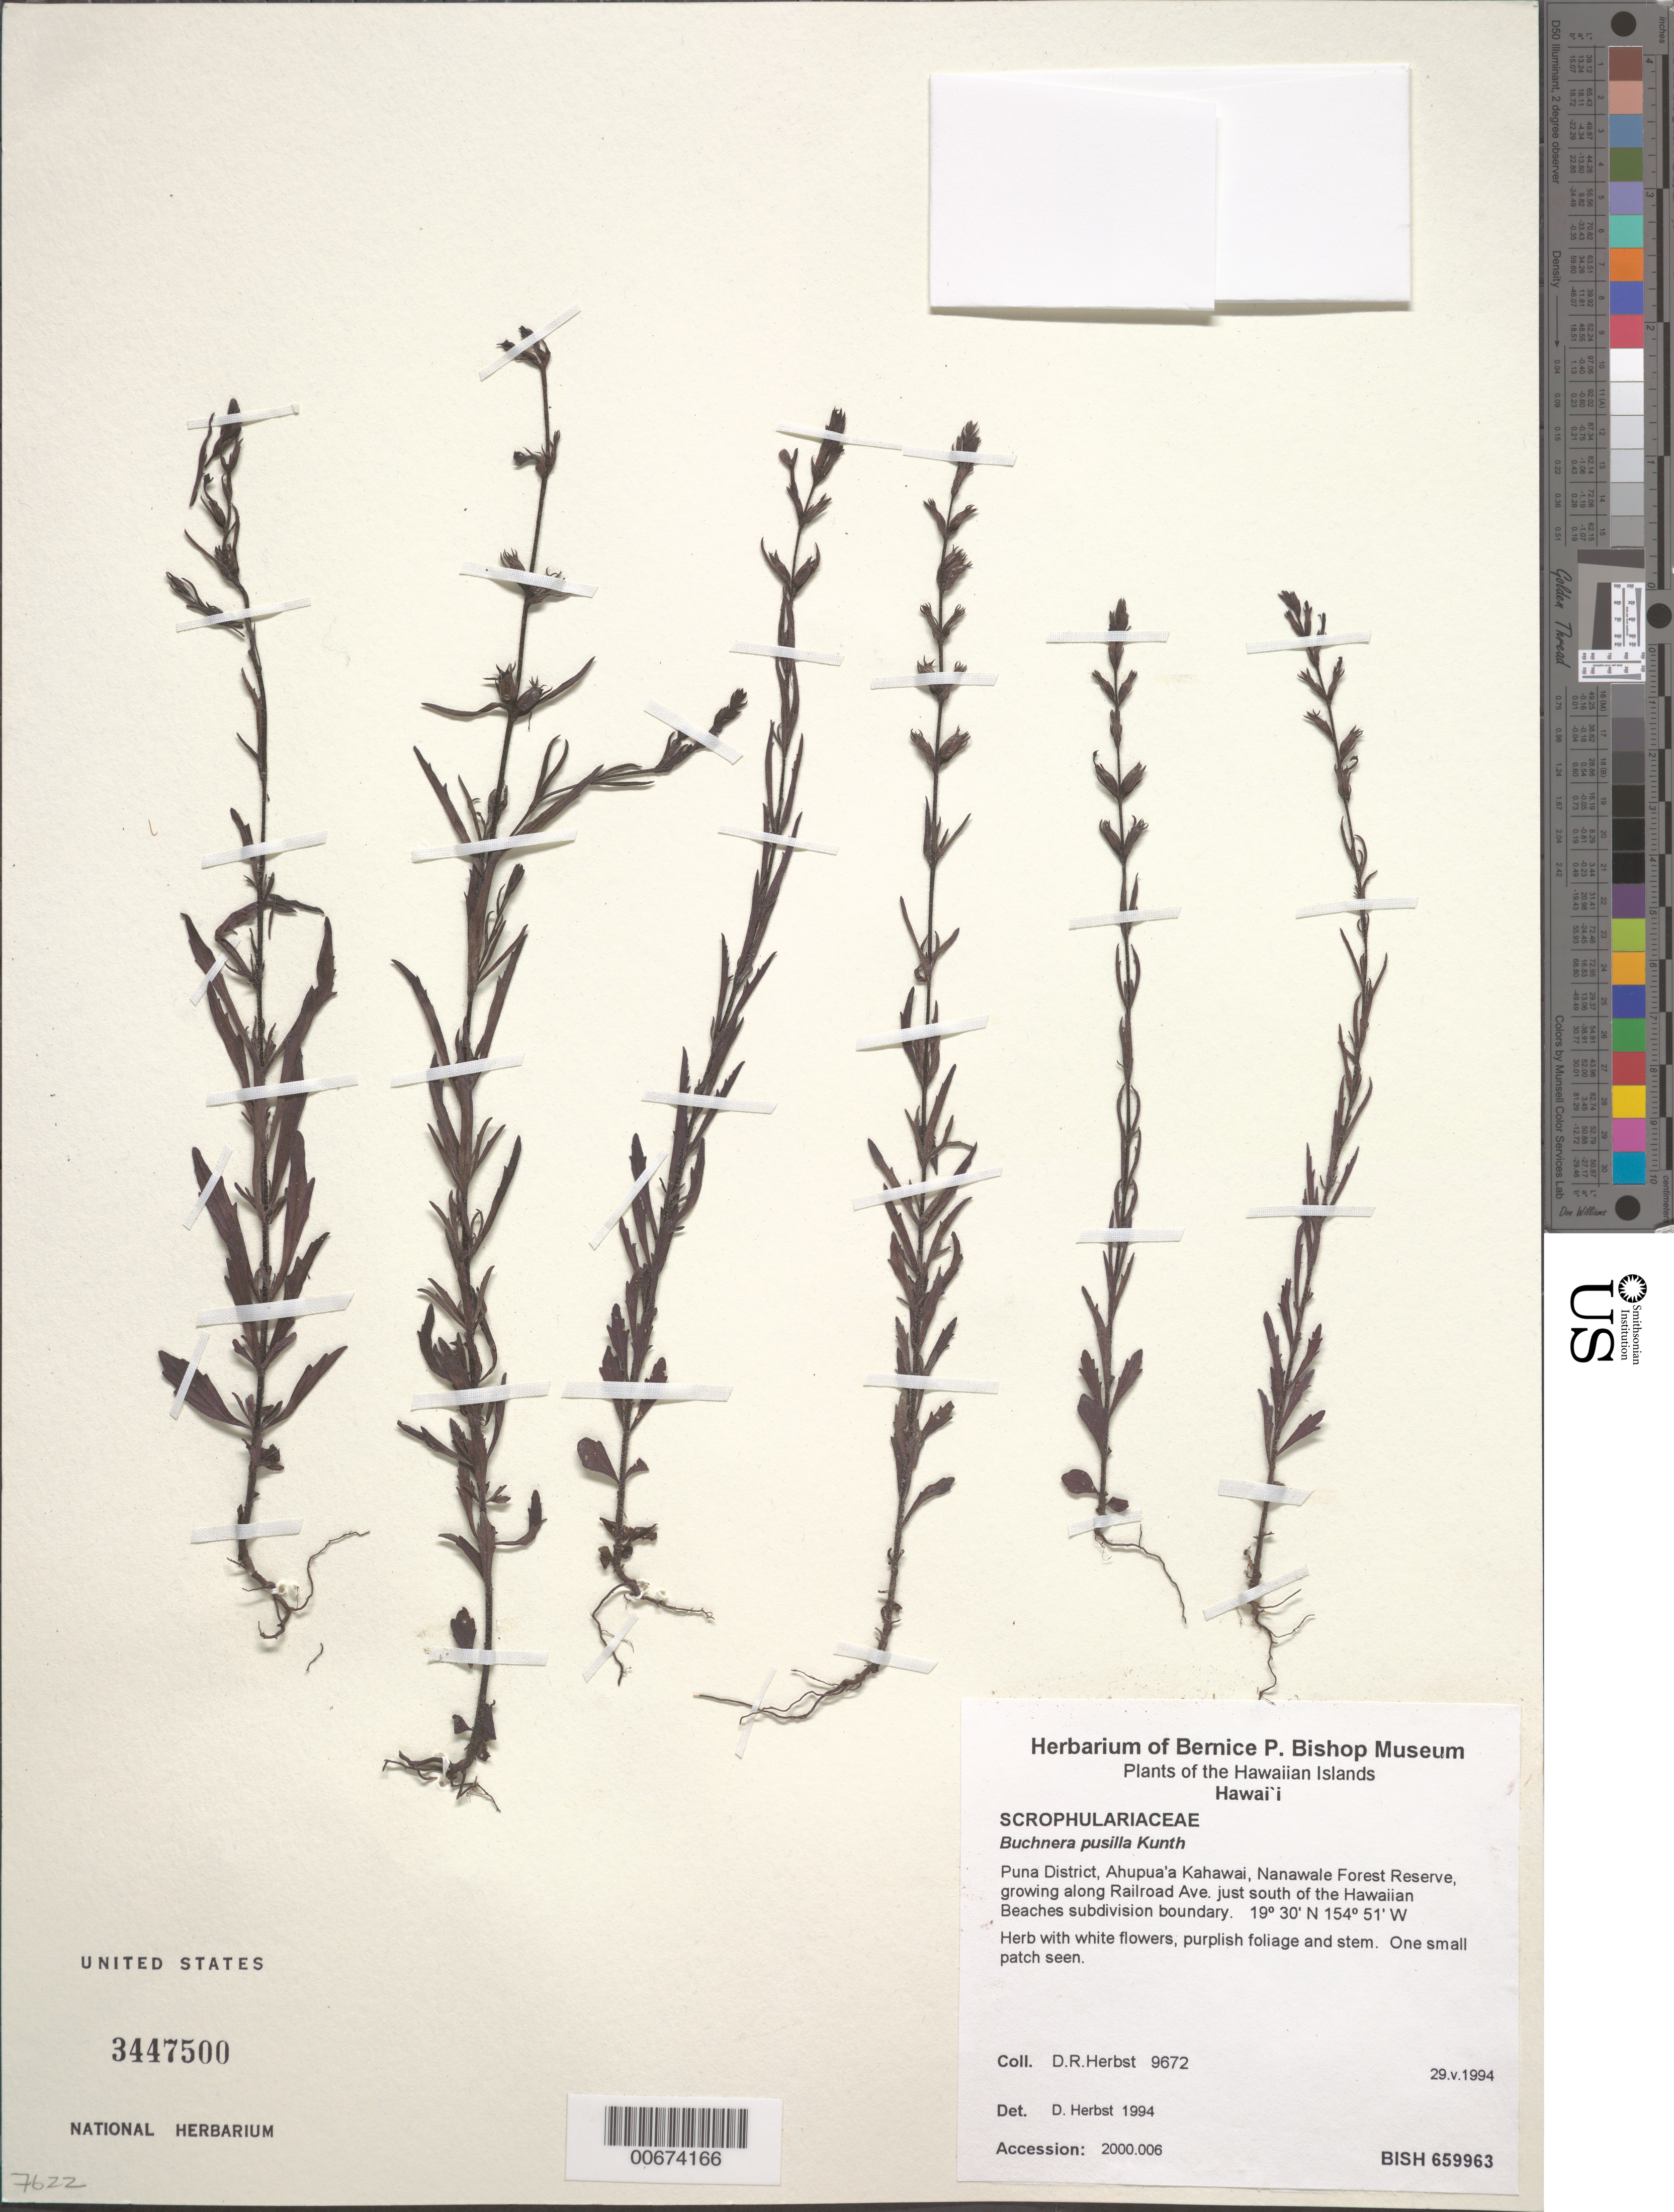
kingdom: Plantae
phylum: Tracheophyta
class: Magnoliopsida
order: Lamiales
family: Orobanchaceae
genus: Buchnera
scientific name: Buchnera pusilla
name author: Kunth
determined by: Herbst, D. R.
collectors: D. R. Herbst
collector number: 9672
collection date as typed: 29 May 1994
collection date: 1994-05-29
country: United States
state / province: Hawaii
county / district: Hawaii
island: Hawaii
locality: Puna District, Ahupua'a Kahawai, Nanawale Forest Reserve, growing along Railroad Ave, just south of the Hawaiian Beaches subdivision.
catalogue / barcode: US 3447500